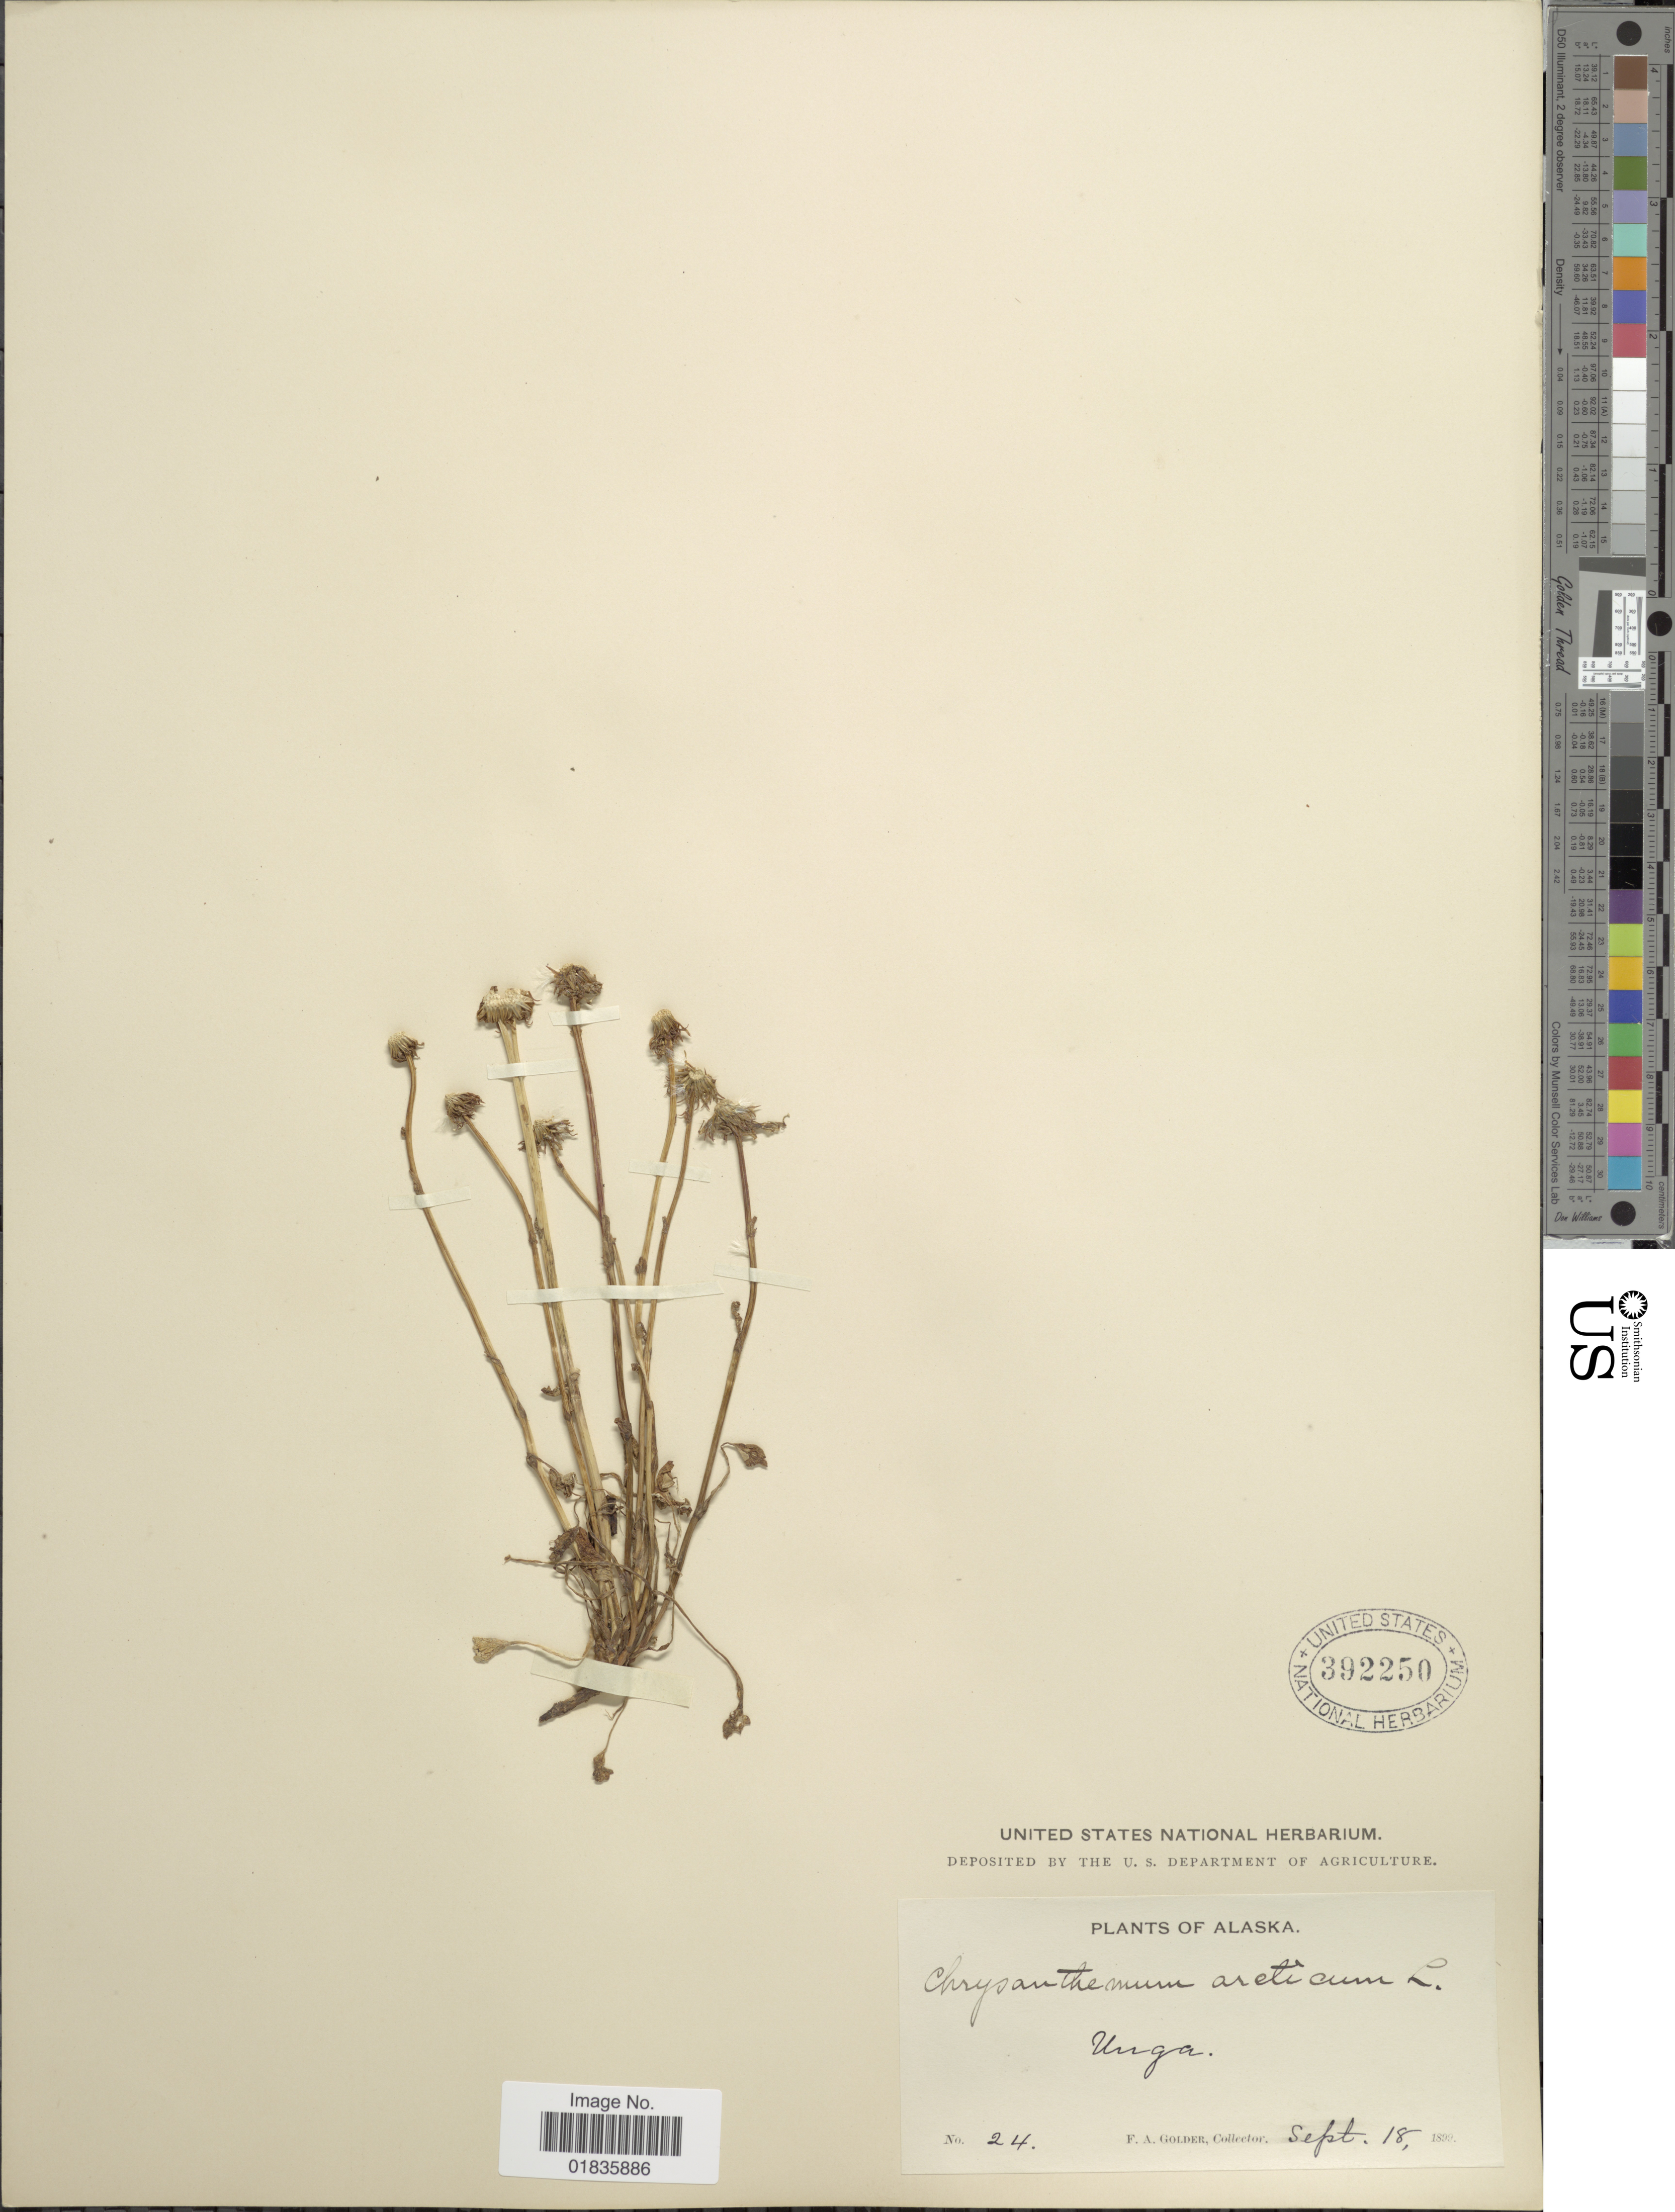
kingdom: Plantae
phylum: Tracheophyta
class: Magnoliopsida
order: Asterales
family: Asteraceae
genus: Senecio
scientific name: Senecio sp.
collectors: F. Golder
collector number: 24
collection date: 1899-09-18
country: United States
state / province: Alaska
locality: Unga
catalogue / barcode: US 392250